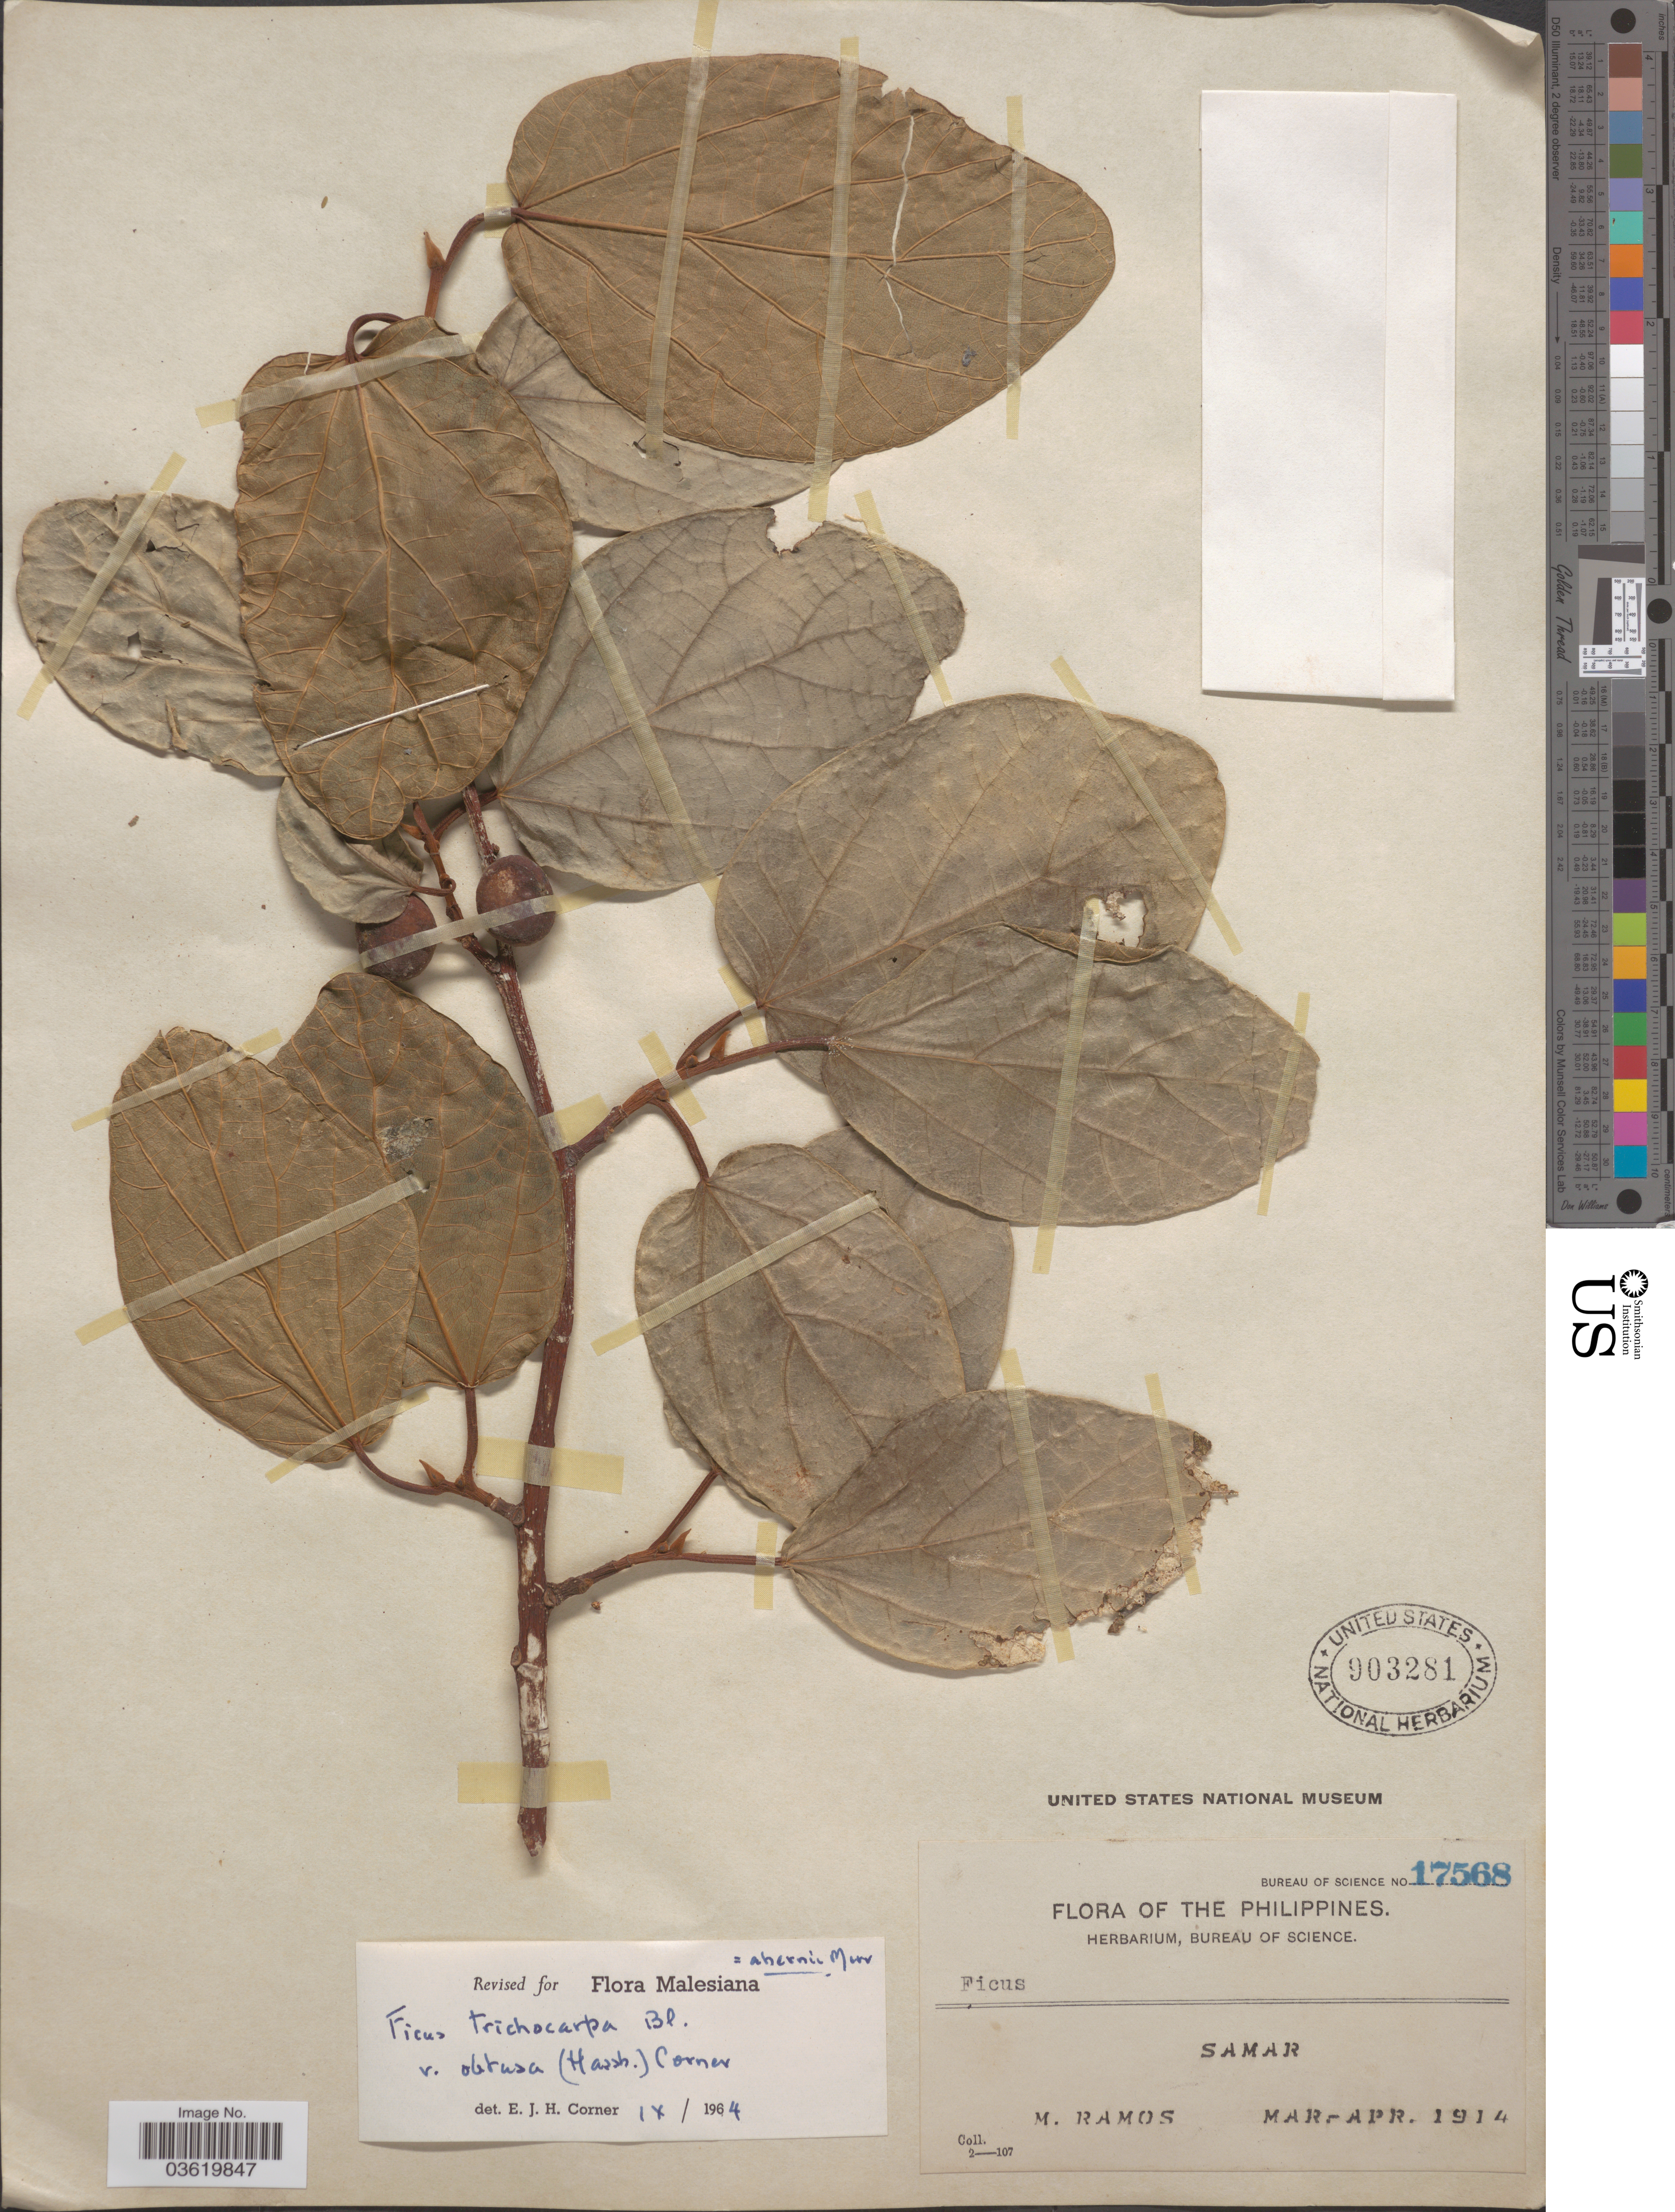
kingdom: Plantae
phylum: Tracheophyta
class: Magnoliopsida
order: Rosales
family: Moraceae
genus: Ficus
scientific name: Ficus trichocarpa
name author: Blume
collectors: M. Ramos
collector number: Bureau of Science 17568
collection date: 1914-03/1914-04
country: Philippines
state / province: Eastern Visayas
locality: Samar.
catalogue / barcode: US 903281